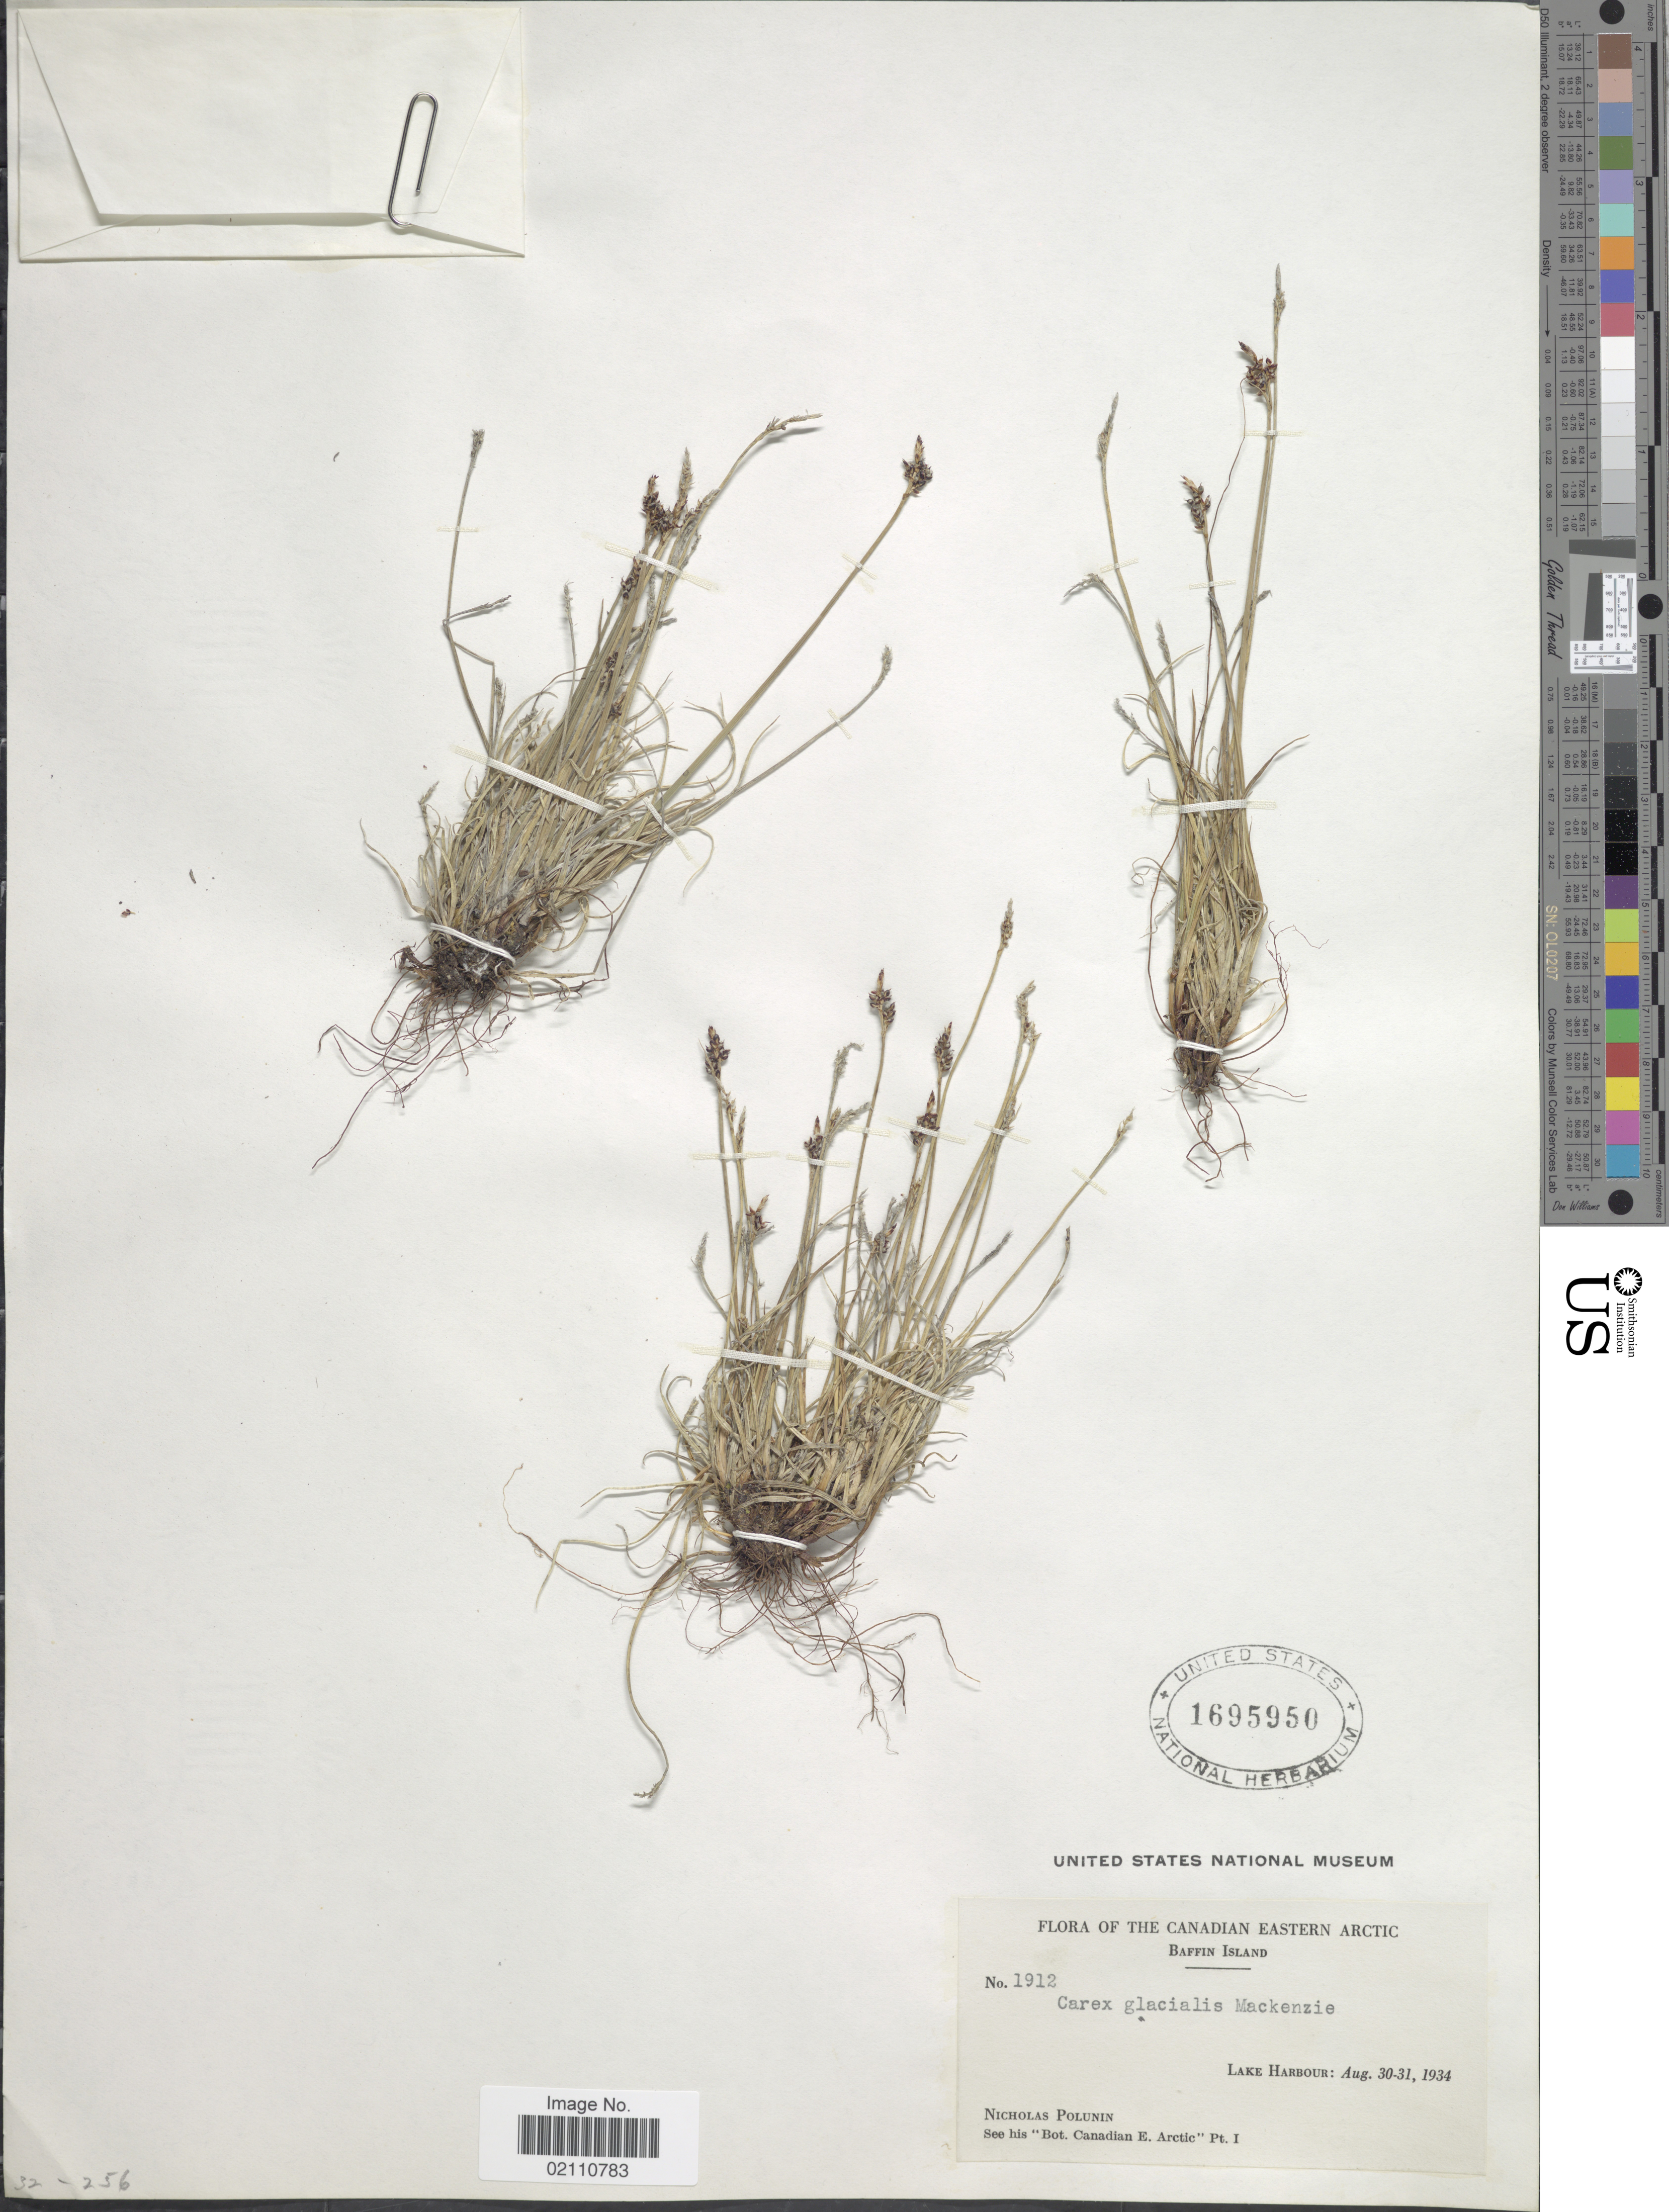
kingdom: Plantae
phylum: Tracheophyta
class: Liliopsida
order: Poales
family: Cyperaceae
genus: Carex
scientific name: Carex glacialis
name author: Mack.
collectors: N. V. Polunin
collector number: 1912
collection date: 1934-08-30/1934-08-31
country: Canada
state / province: Nunavut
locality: Canadian Eastern Arctic, Baffin Island, Lake Harbour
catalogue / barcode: US 1695950